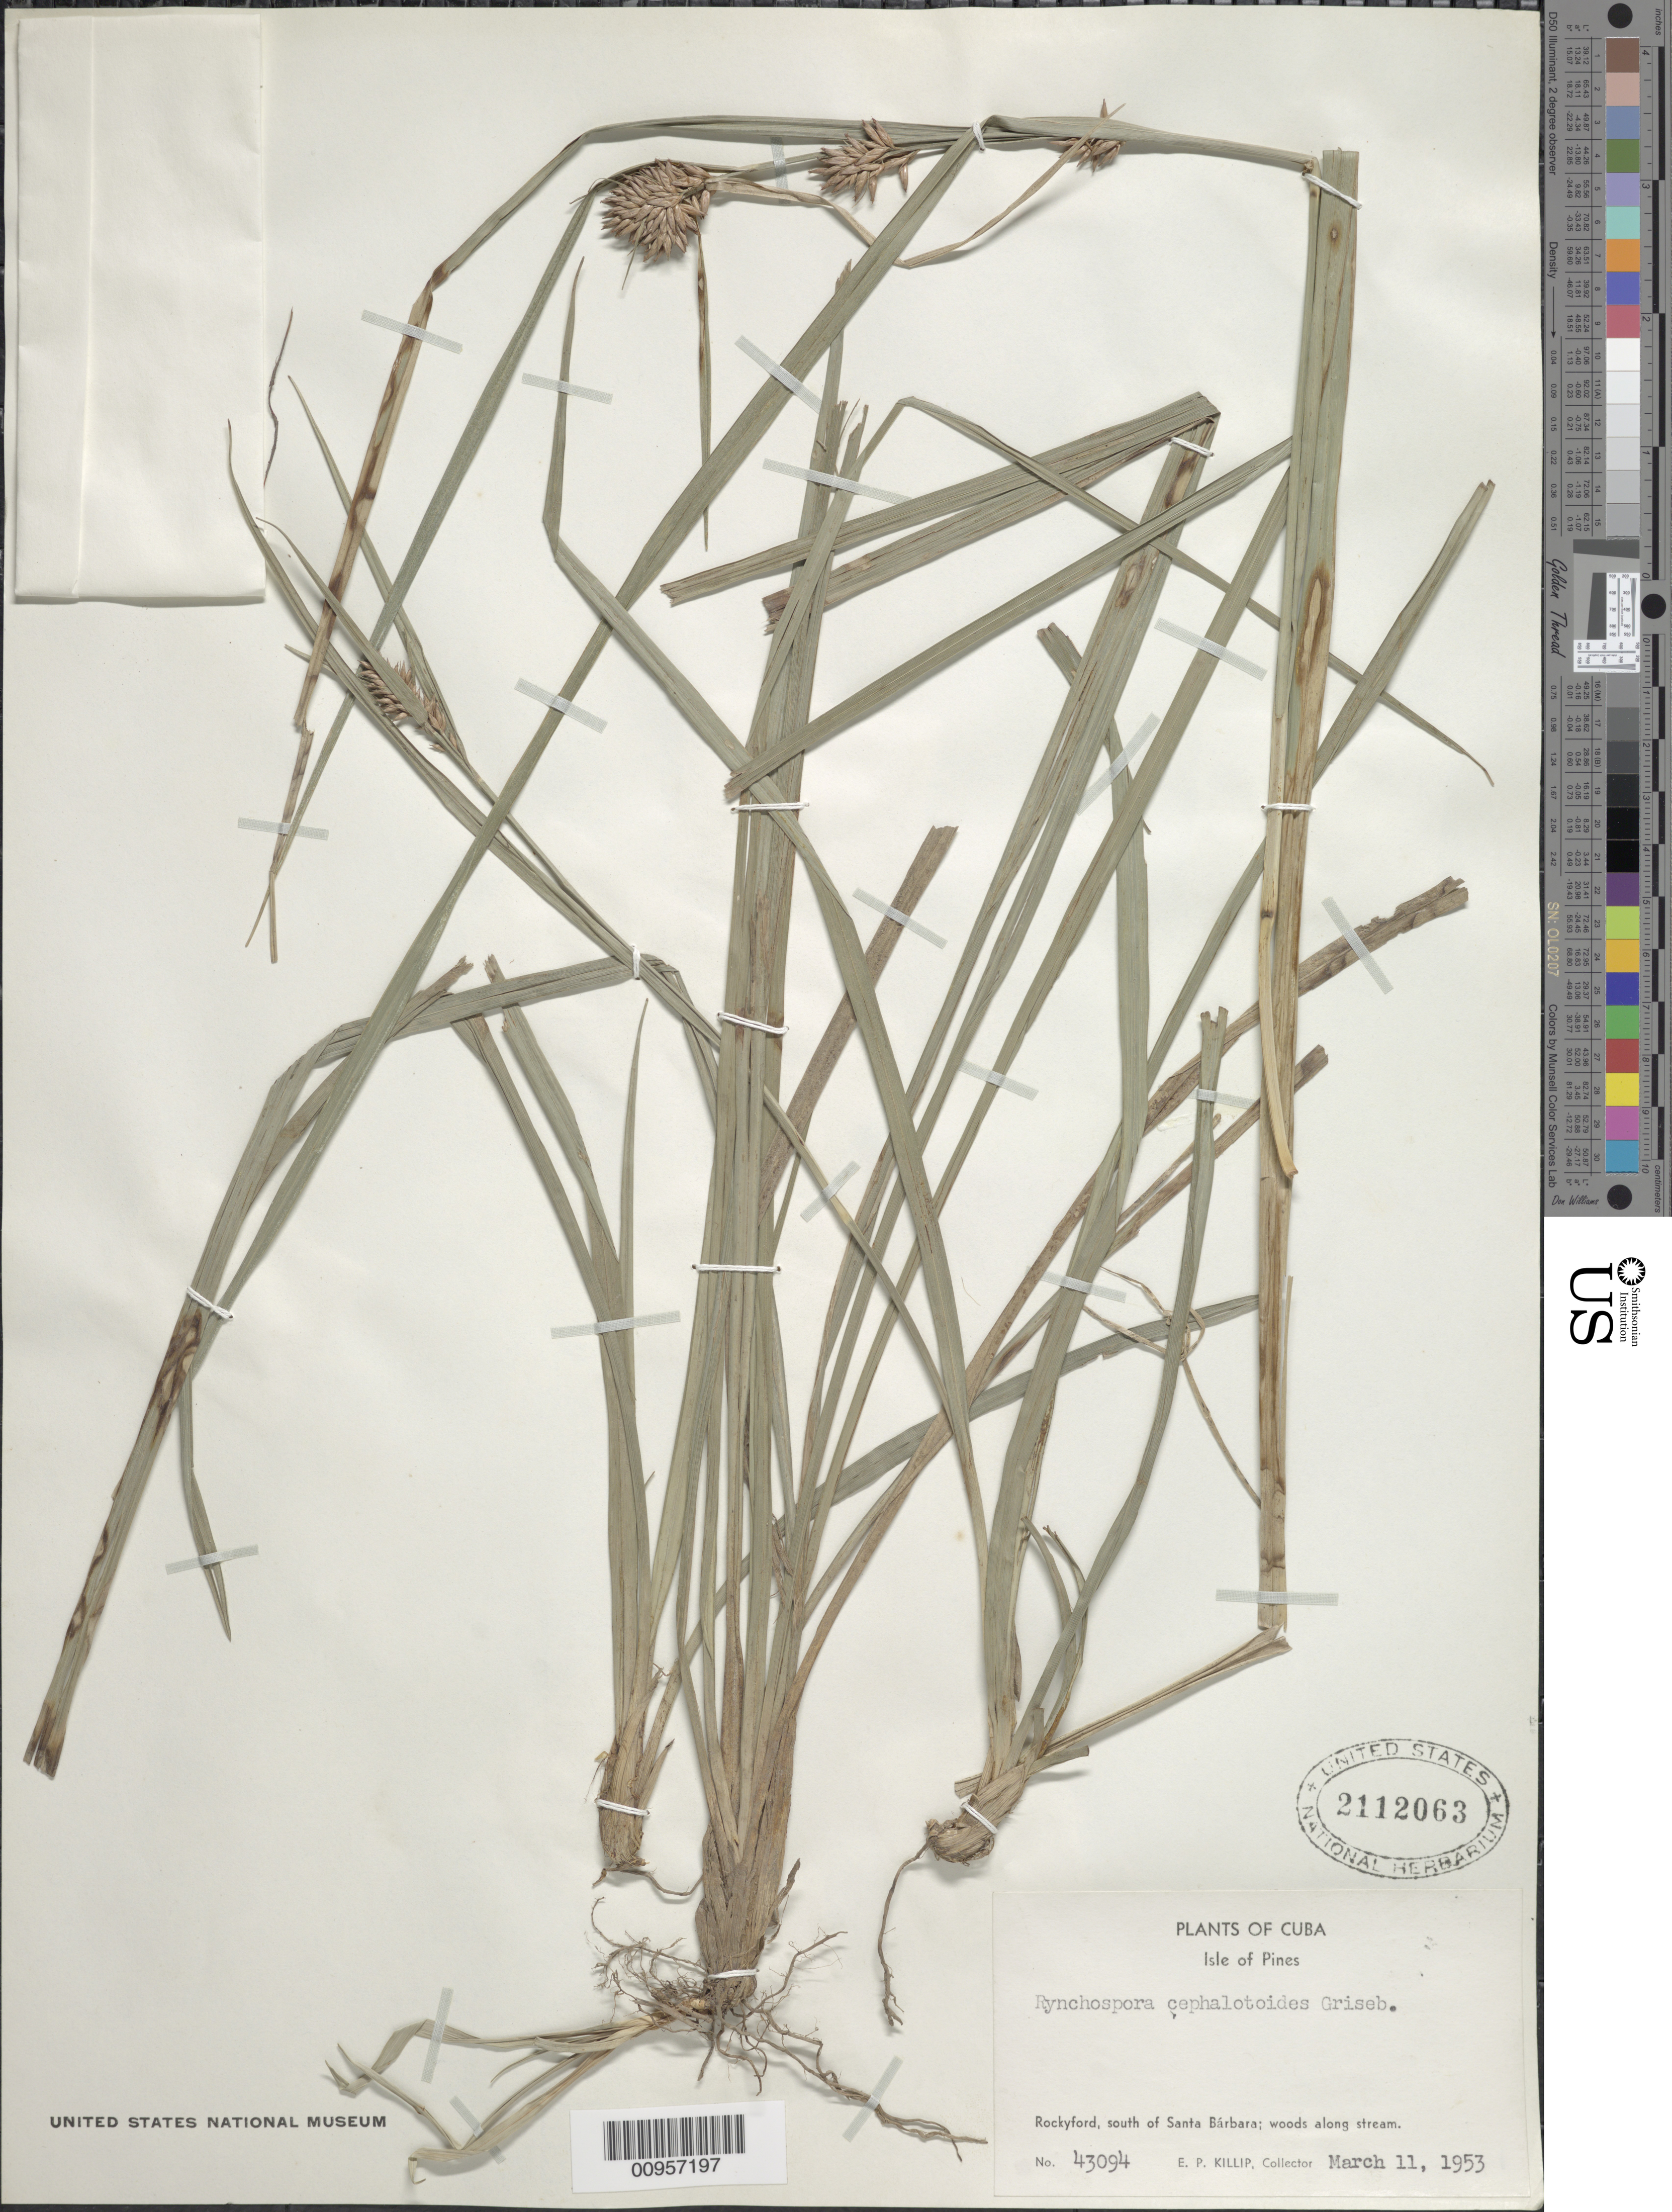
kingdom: Plantae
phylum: Tracheophyta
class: Liliopsida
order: Poales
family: Cyperaceae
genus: Rhynchospora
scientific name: Rhynchospora cephalotoides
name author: Griseb.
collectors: E. P. Killip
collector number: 43094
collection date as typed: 11 Mar 1953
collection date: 1953-03-11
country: Cuba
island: Isla de la Juventud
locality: Rockyford, S of Santa Bárbara, woods along stream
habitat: Woods along stream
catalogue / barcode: US 2112063